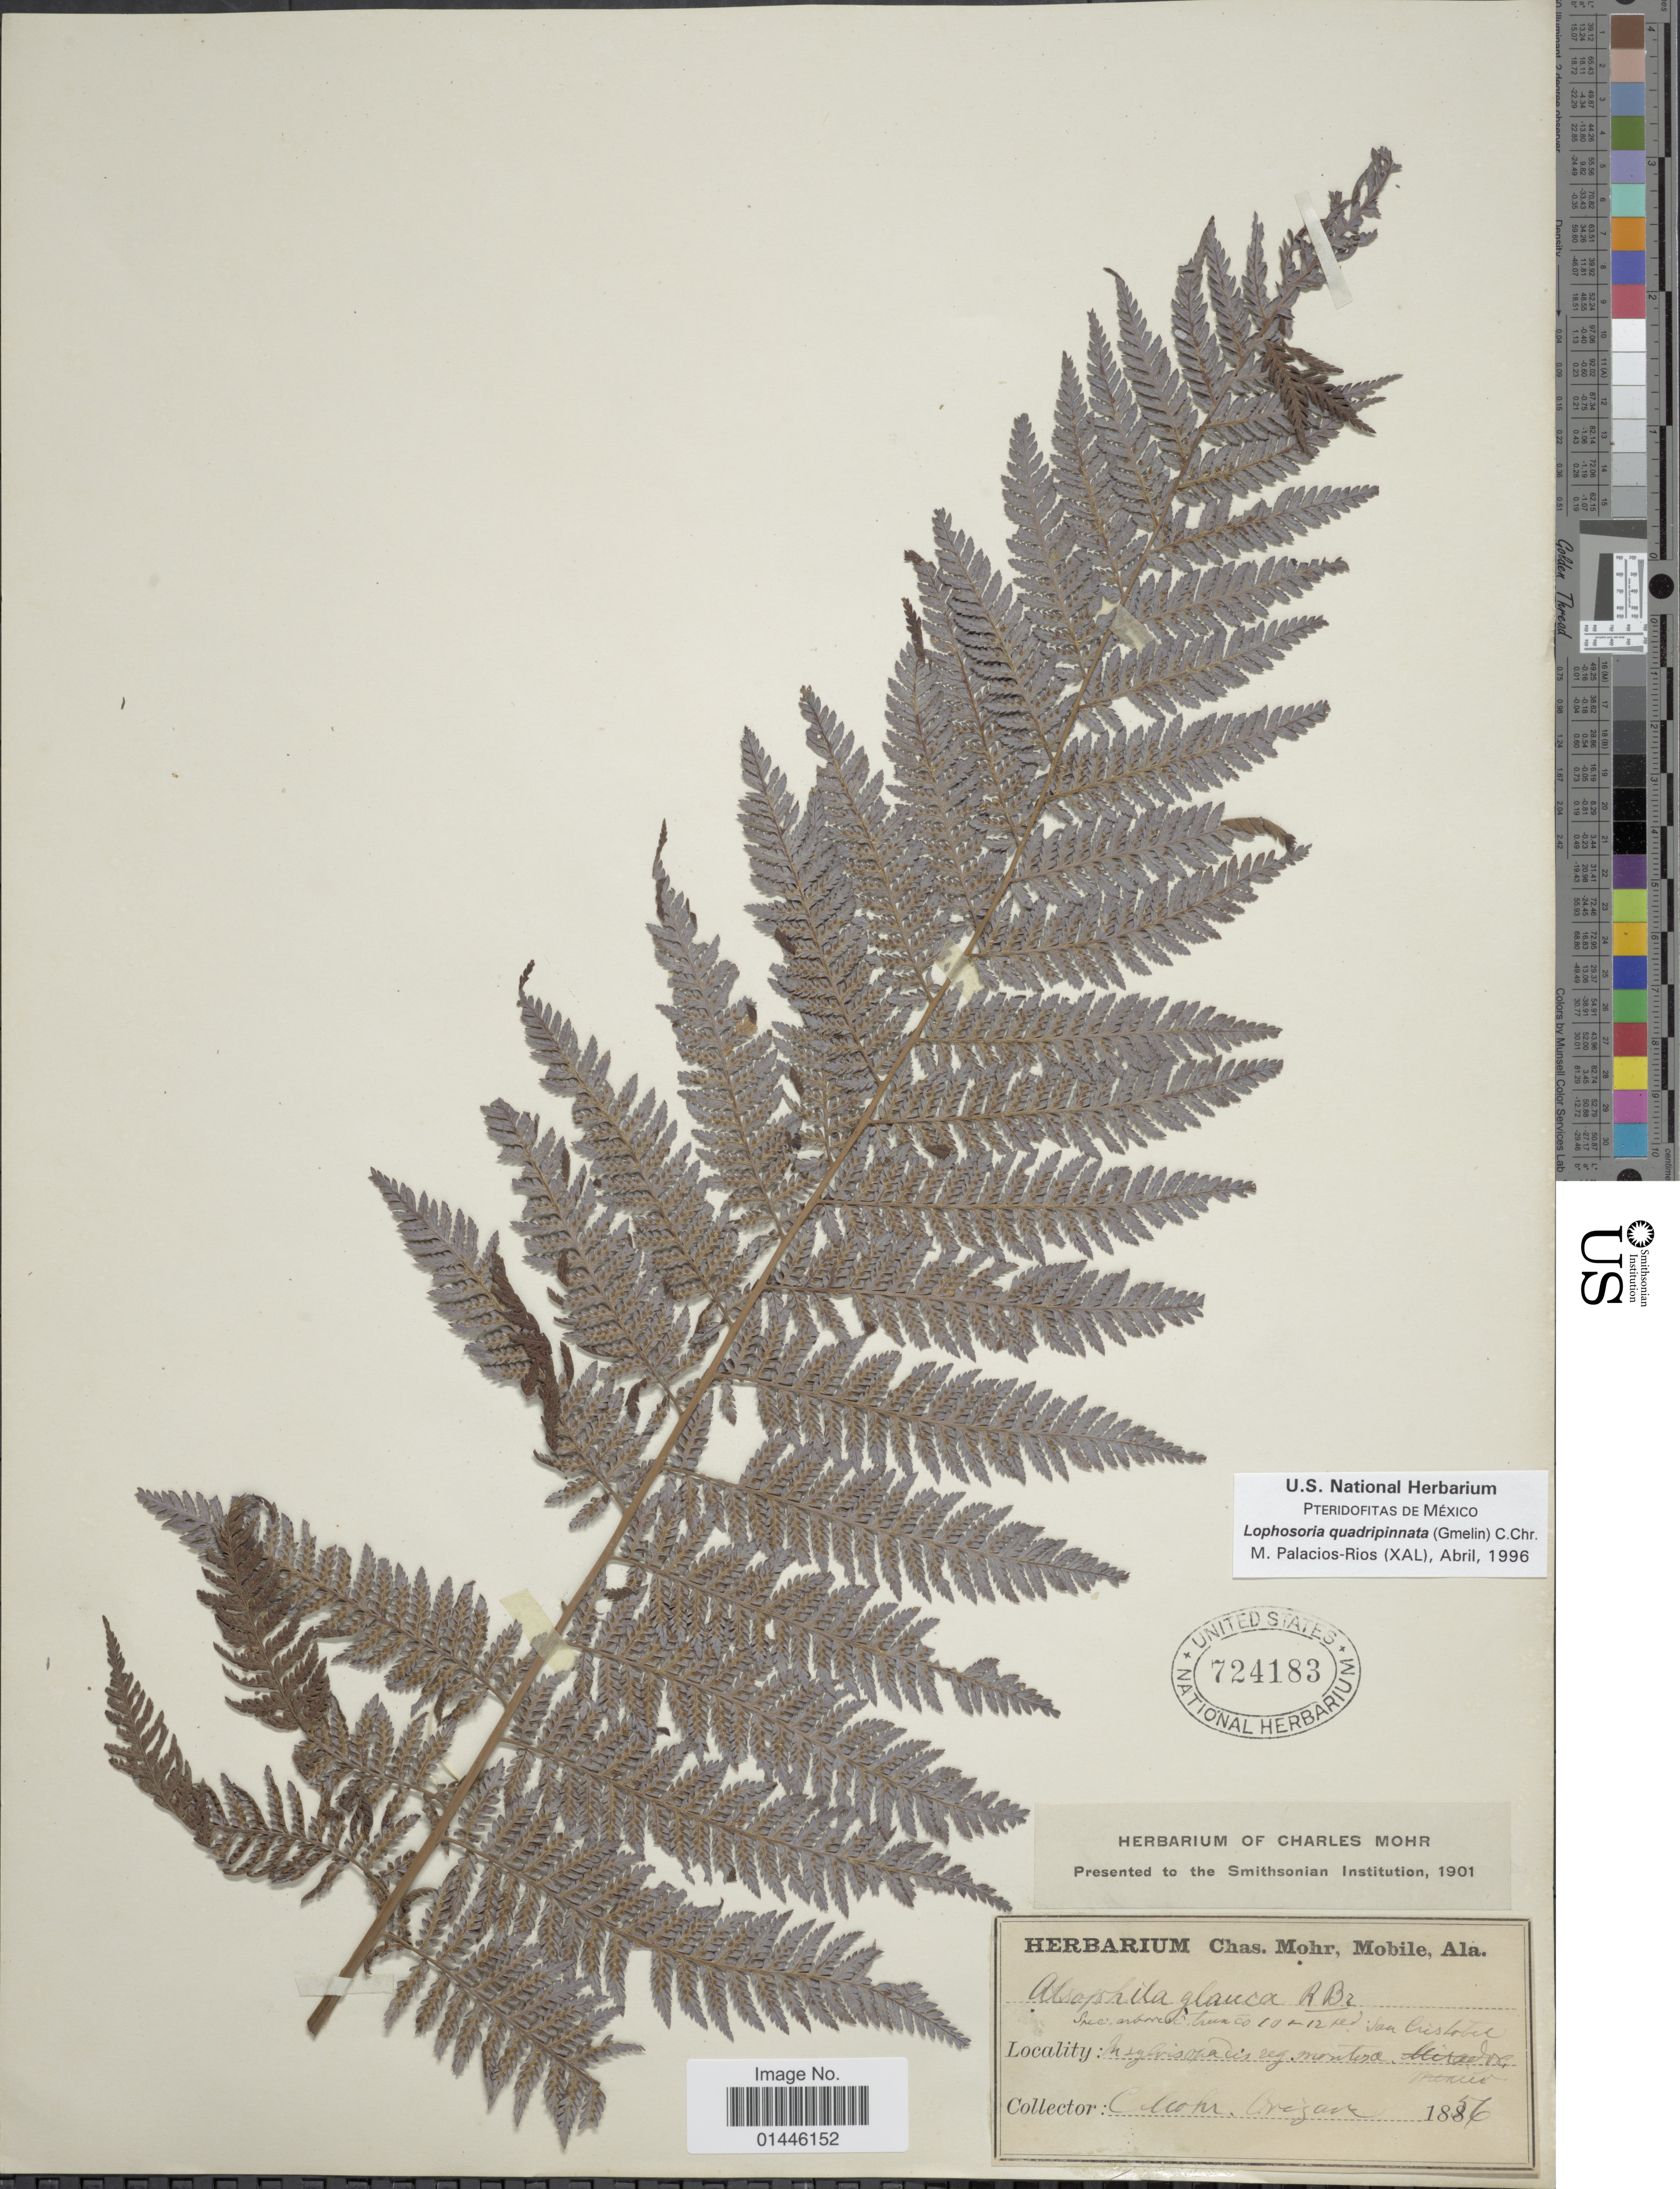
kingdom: Plantae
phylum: Tracheophyta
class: Polypodiopsida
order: Cyatheales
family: Dicksoniaceae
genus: Lophosoria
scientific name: Lophosoria quadripinnata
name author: (J.F. Gmel.) C. Chr.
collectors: C. T. Mohr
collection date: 1856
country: Mexico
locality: San Cristobal. reg. montesoe [unsure placement]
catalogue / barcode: US 724183